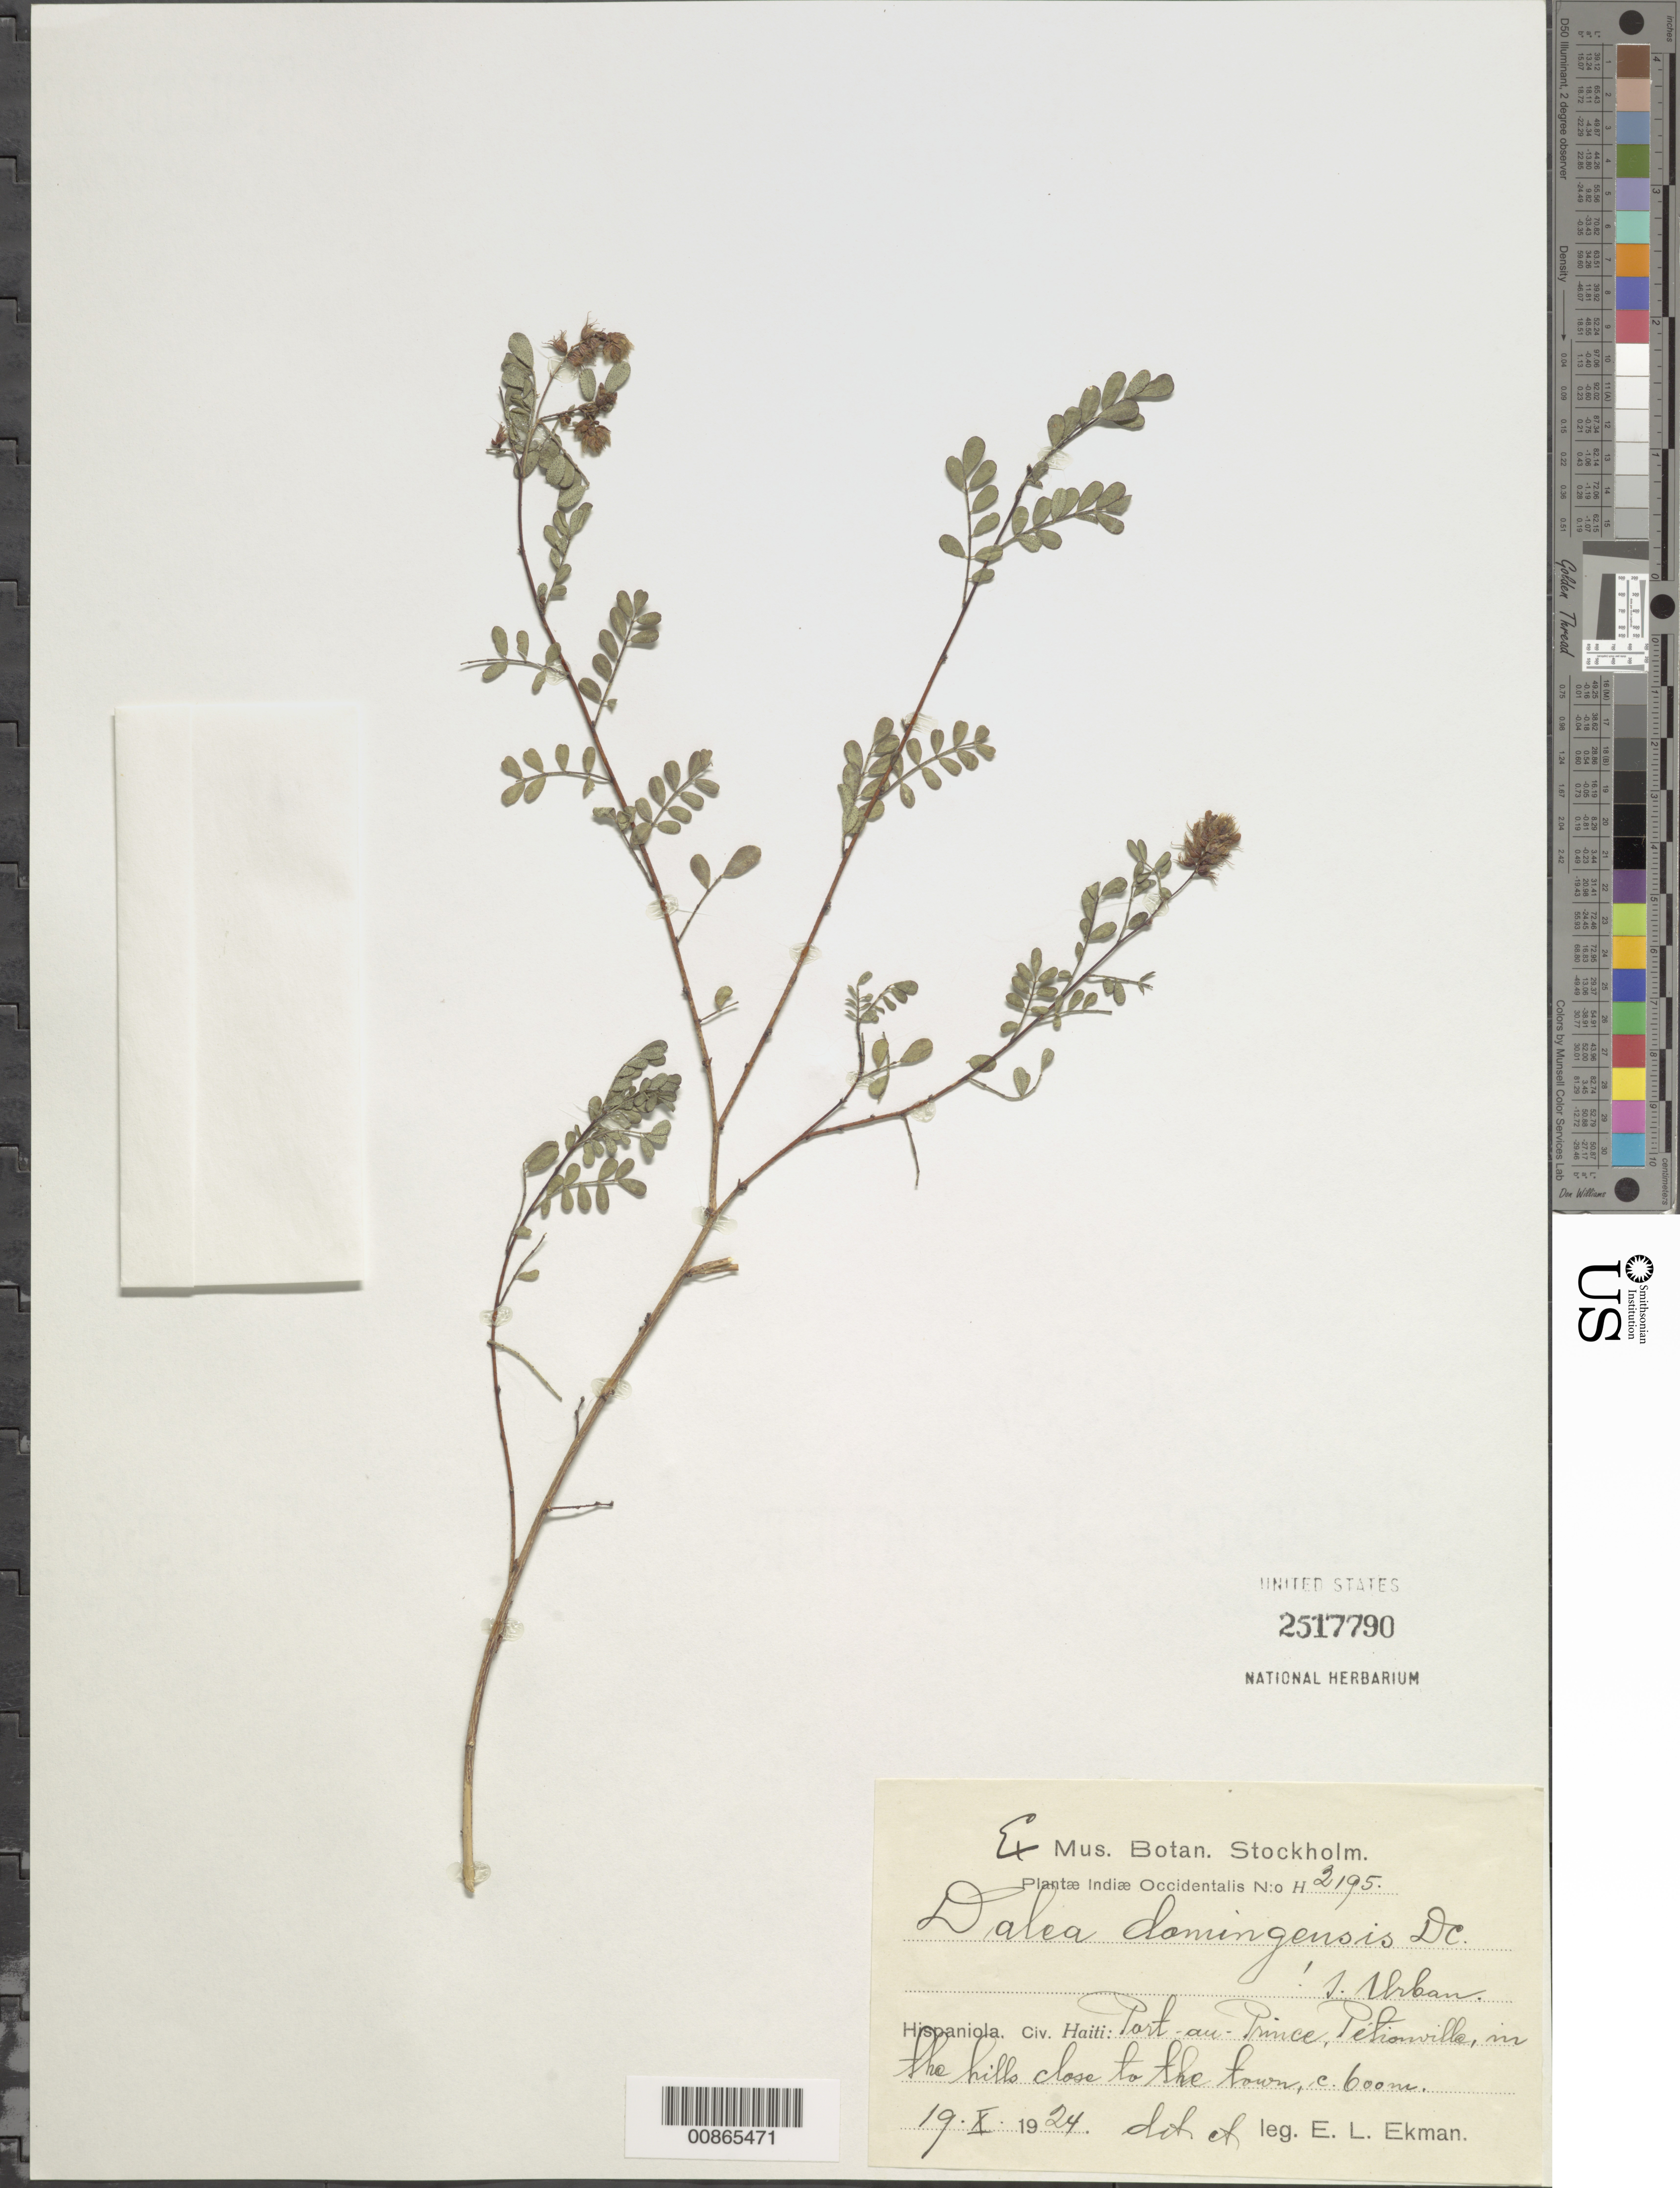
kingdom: Plantae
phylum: Tracheophyta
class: Magnoliopsida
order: Fabales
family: Fabaceae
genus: Dalea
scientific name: Dalea carthagenensis var. carthagenensis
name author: (Jacq.) J.F. Macbr.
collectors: E. L. Ekman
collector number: H 2195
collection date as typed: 19 Oct 1924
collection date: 1924-10-19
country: Haiti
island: Hispaniola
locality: Port-au-Prince, Pétionville, in the hills close to the town.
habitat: Hills.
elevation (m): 600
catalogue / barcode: US 2517790